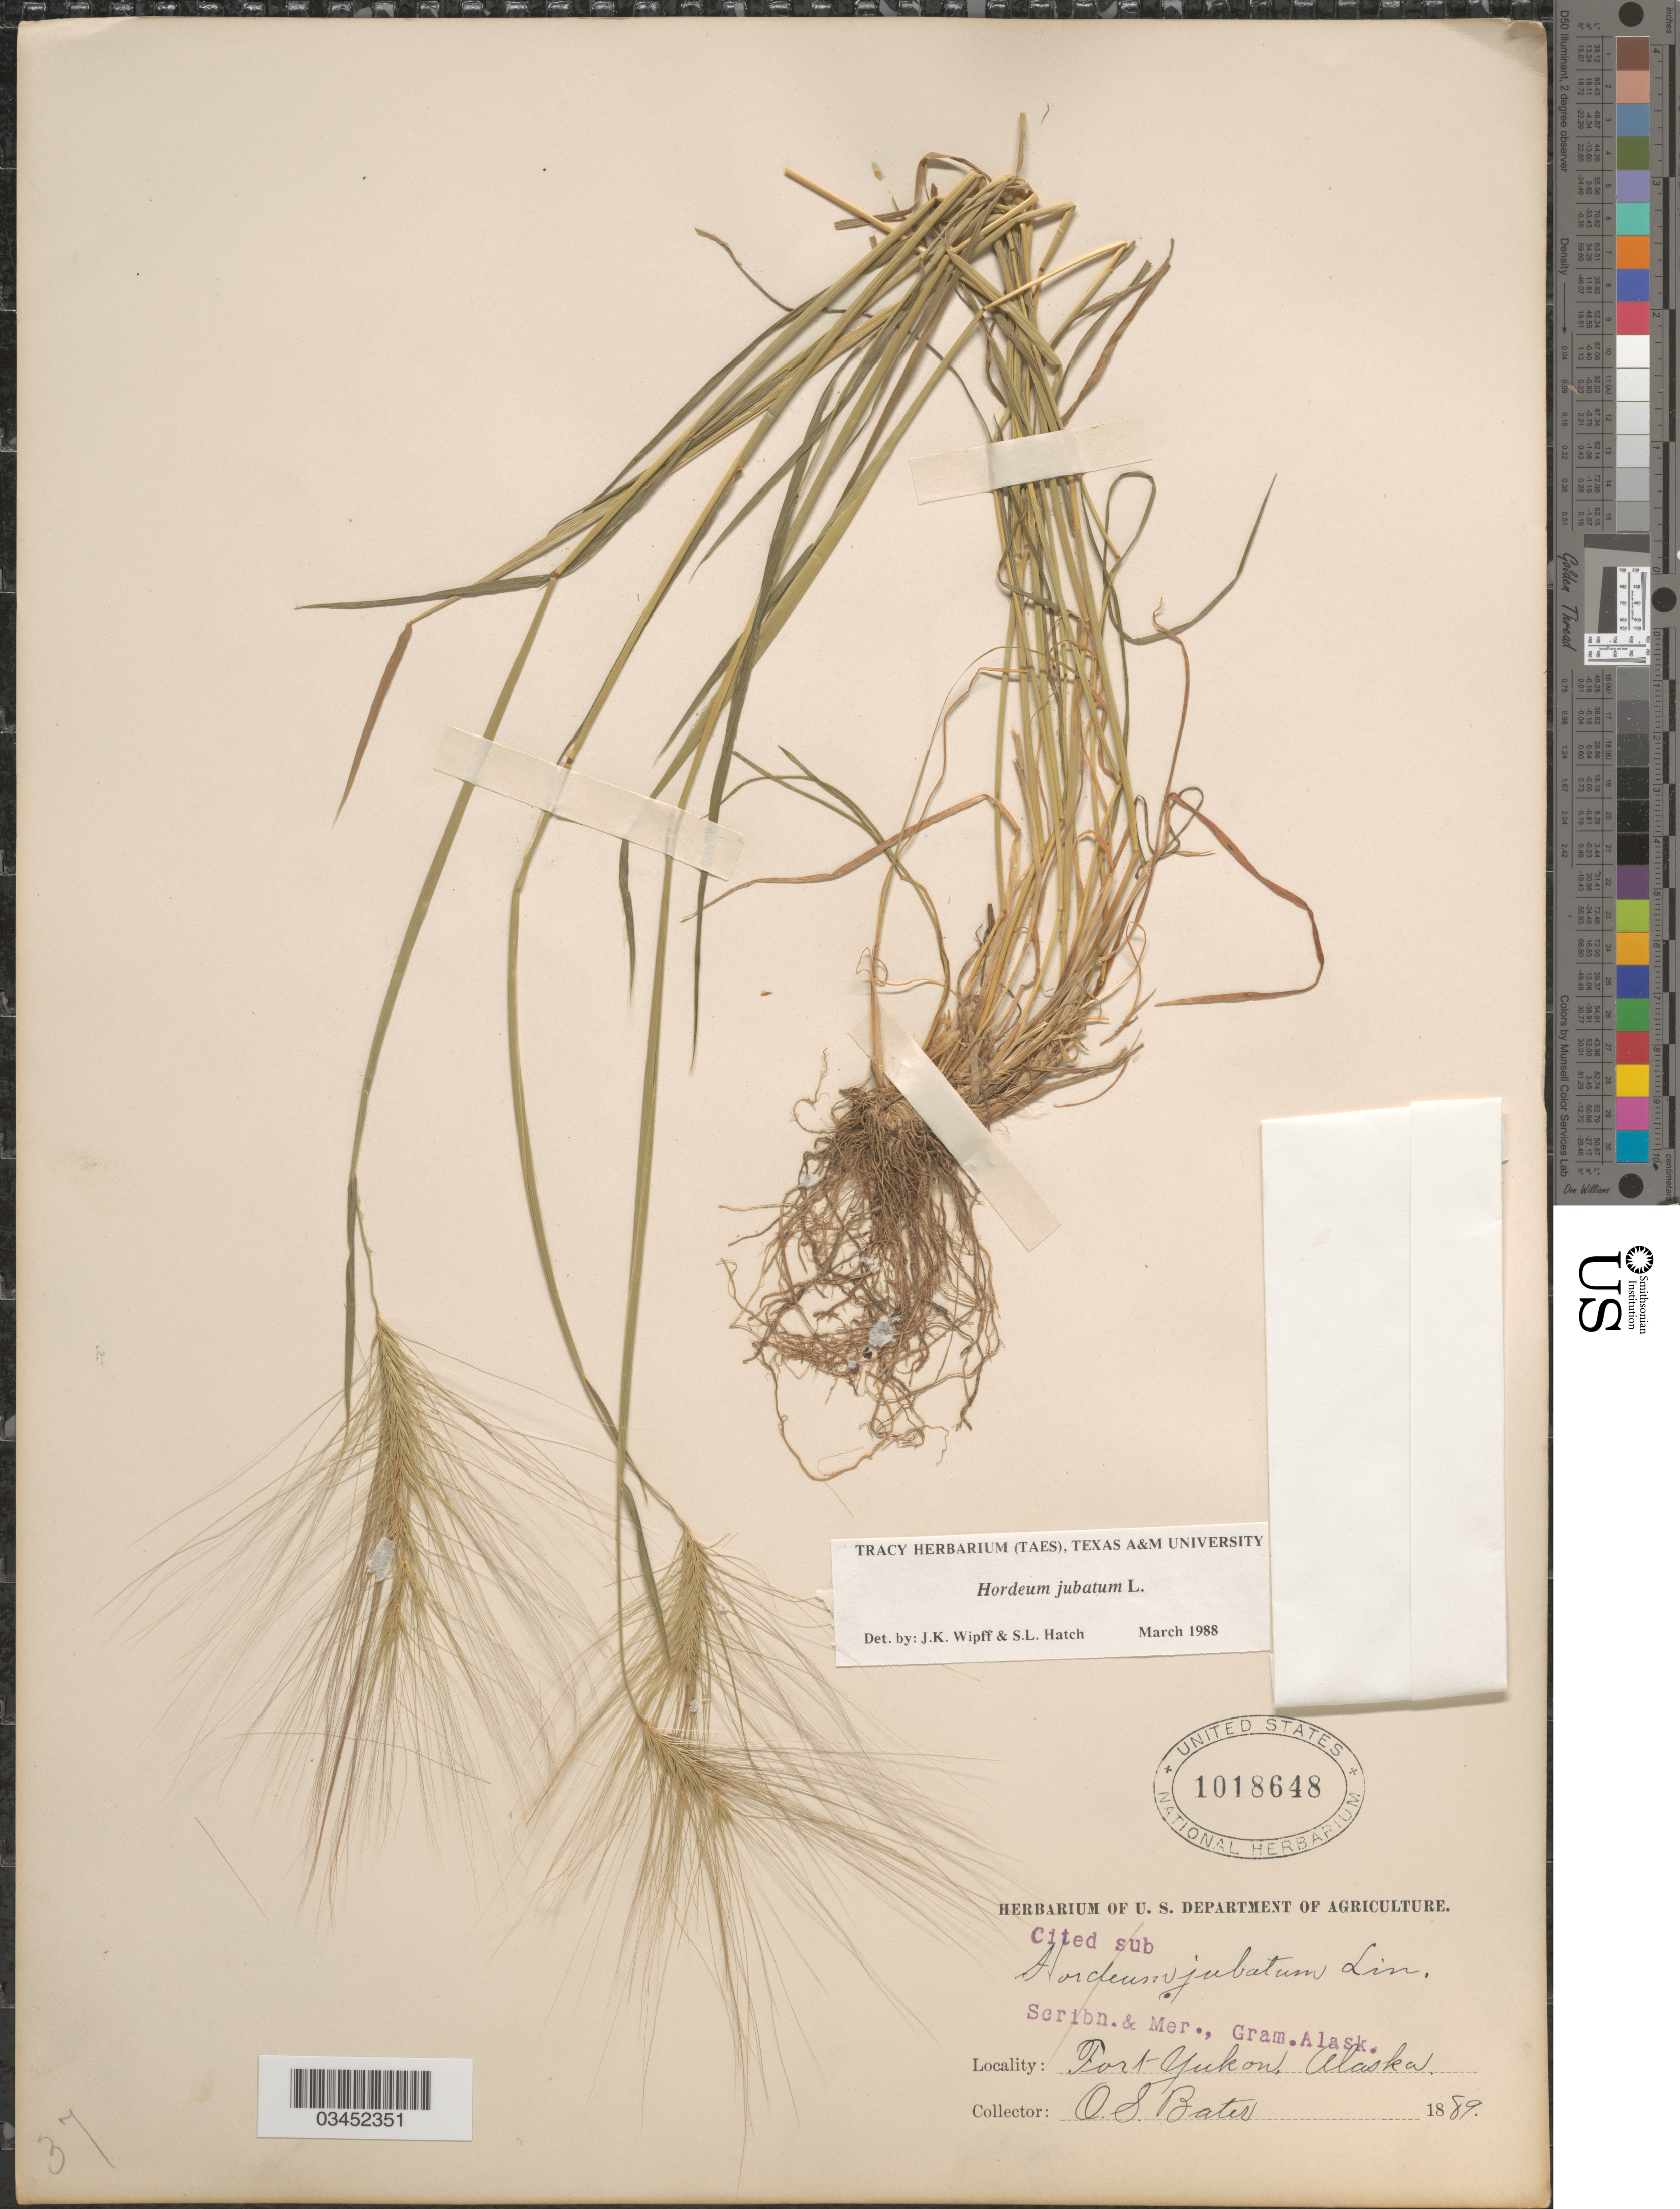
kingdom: Plantae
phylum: Tracheophyta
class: Liliopsida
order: Poales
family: Poaceae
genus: Hordeum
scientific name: Hordeum jubatum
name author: L.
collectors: O. Bates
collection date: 1889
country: United States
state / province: Alaska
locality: Fort Yukon.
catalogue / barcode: US 1018648